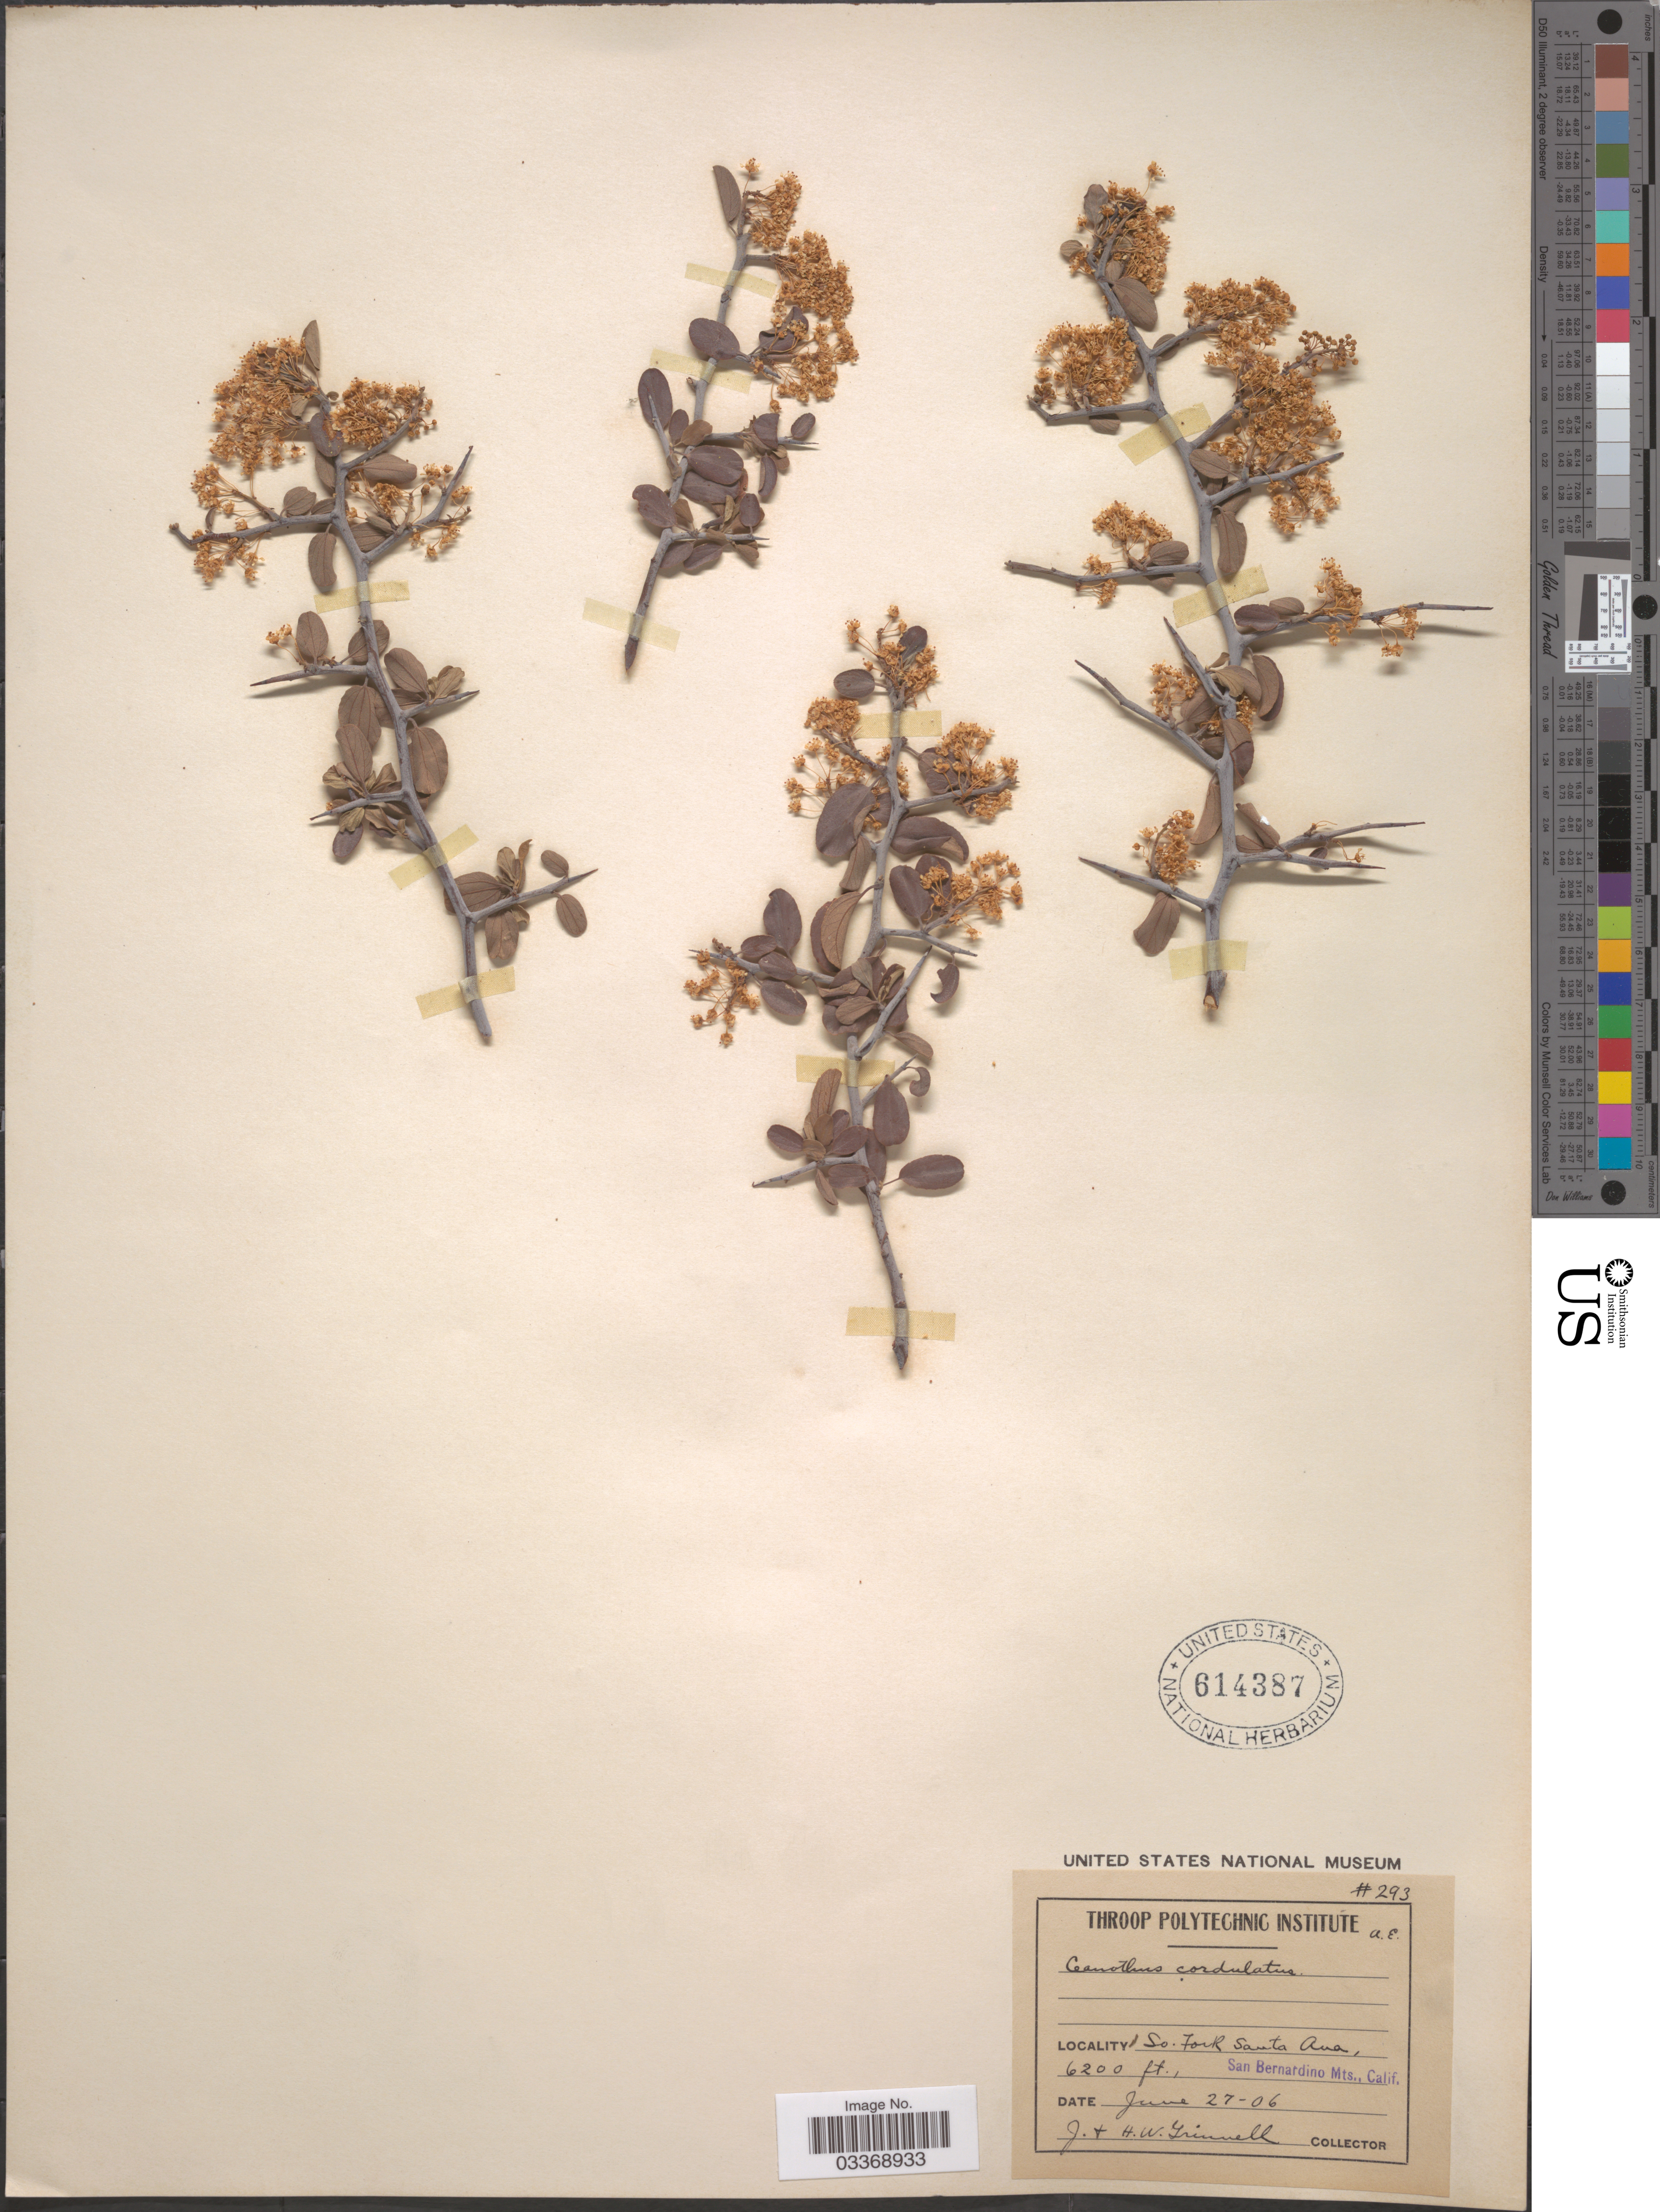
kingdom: Plantae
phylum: Tracheophyta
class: Magnoliopsida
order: Rosales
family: Rhamnaceae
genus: Ceanothus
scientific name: Ceanothus cordulatus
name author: Kellogg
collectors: J. Grinnell & H. Grinnell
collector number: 293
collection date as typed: Transcribed d/m/y: 27/6/6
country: United States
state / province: California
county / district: San Bernardino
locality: So. Fork Santa Ana, San Bernardino Mts.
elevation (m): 1890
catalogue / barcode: US 614387